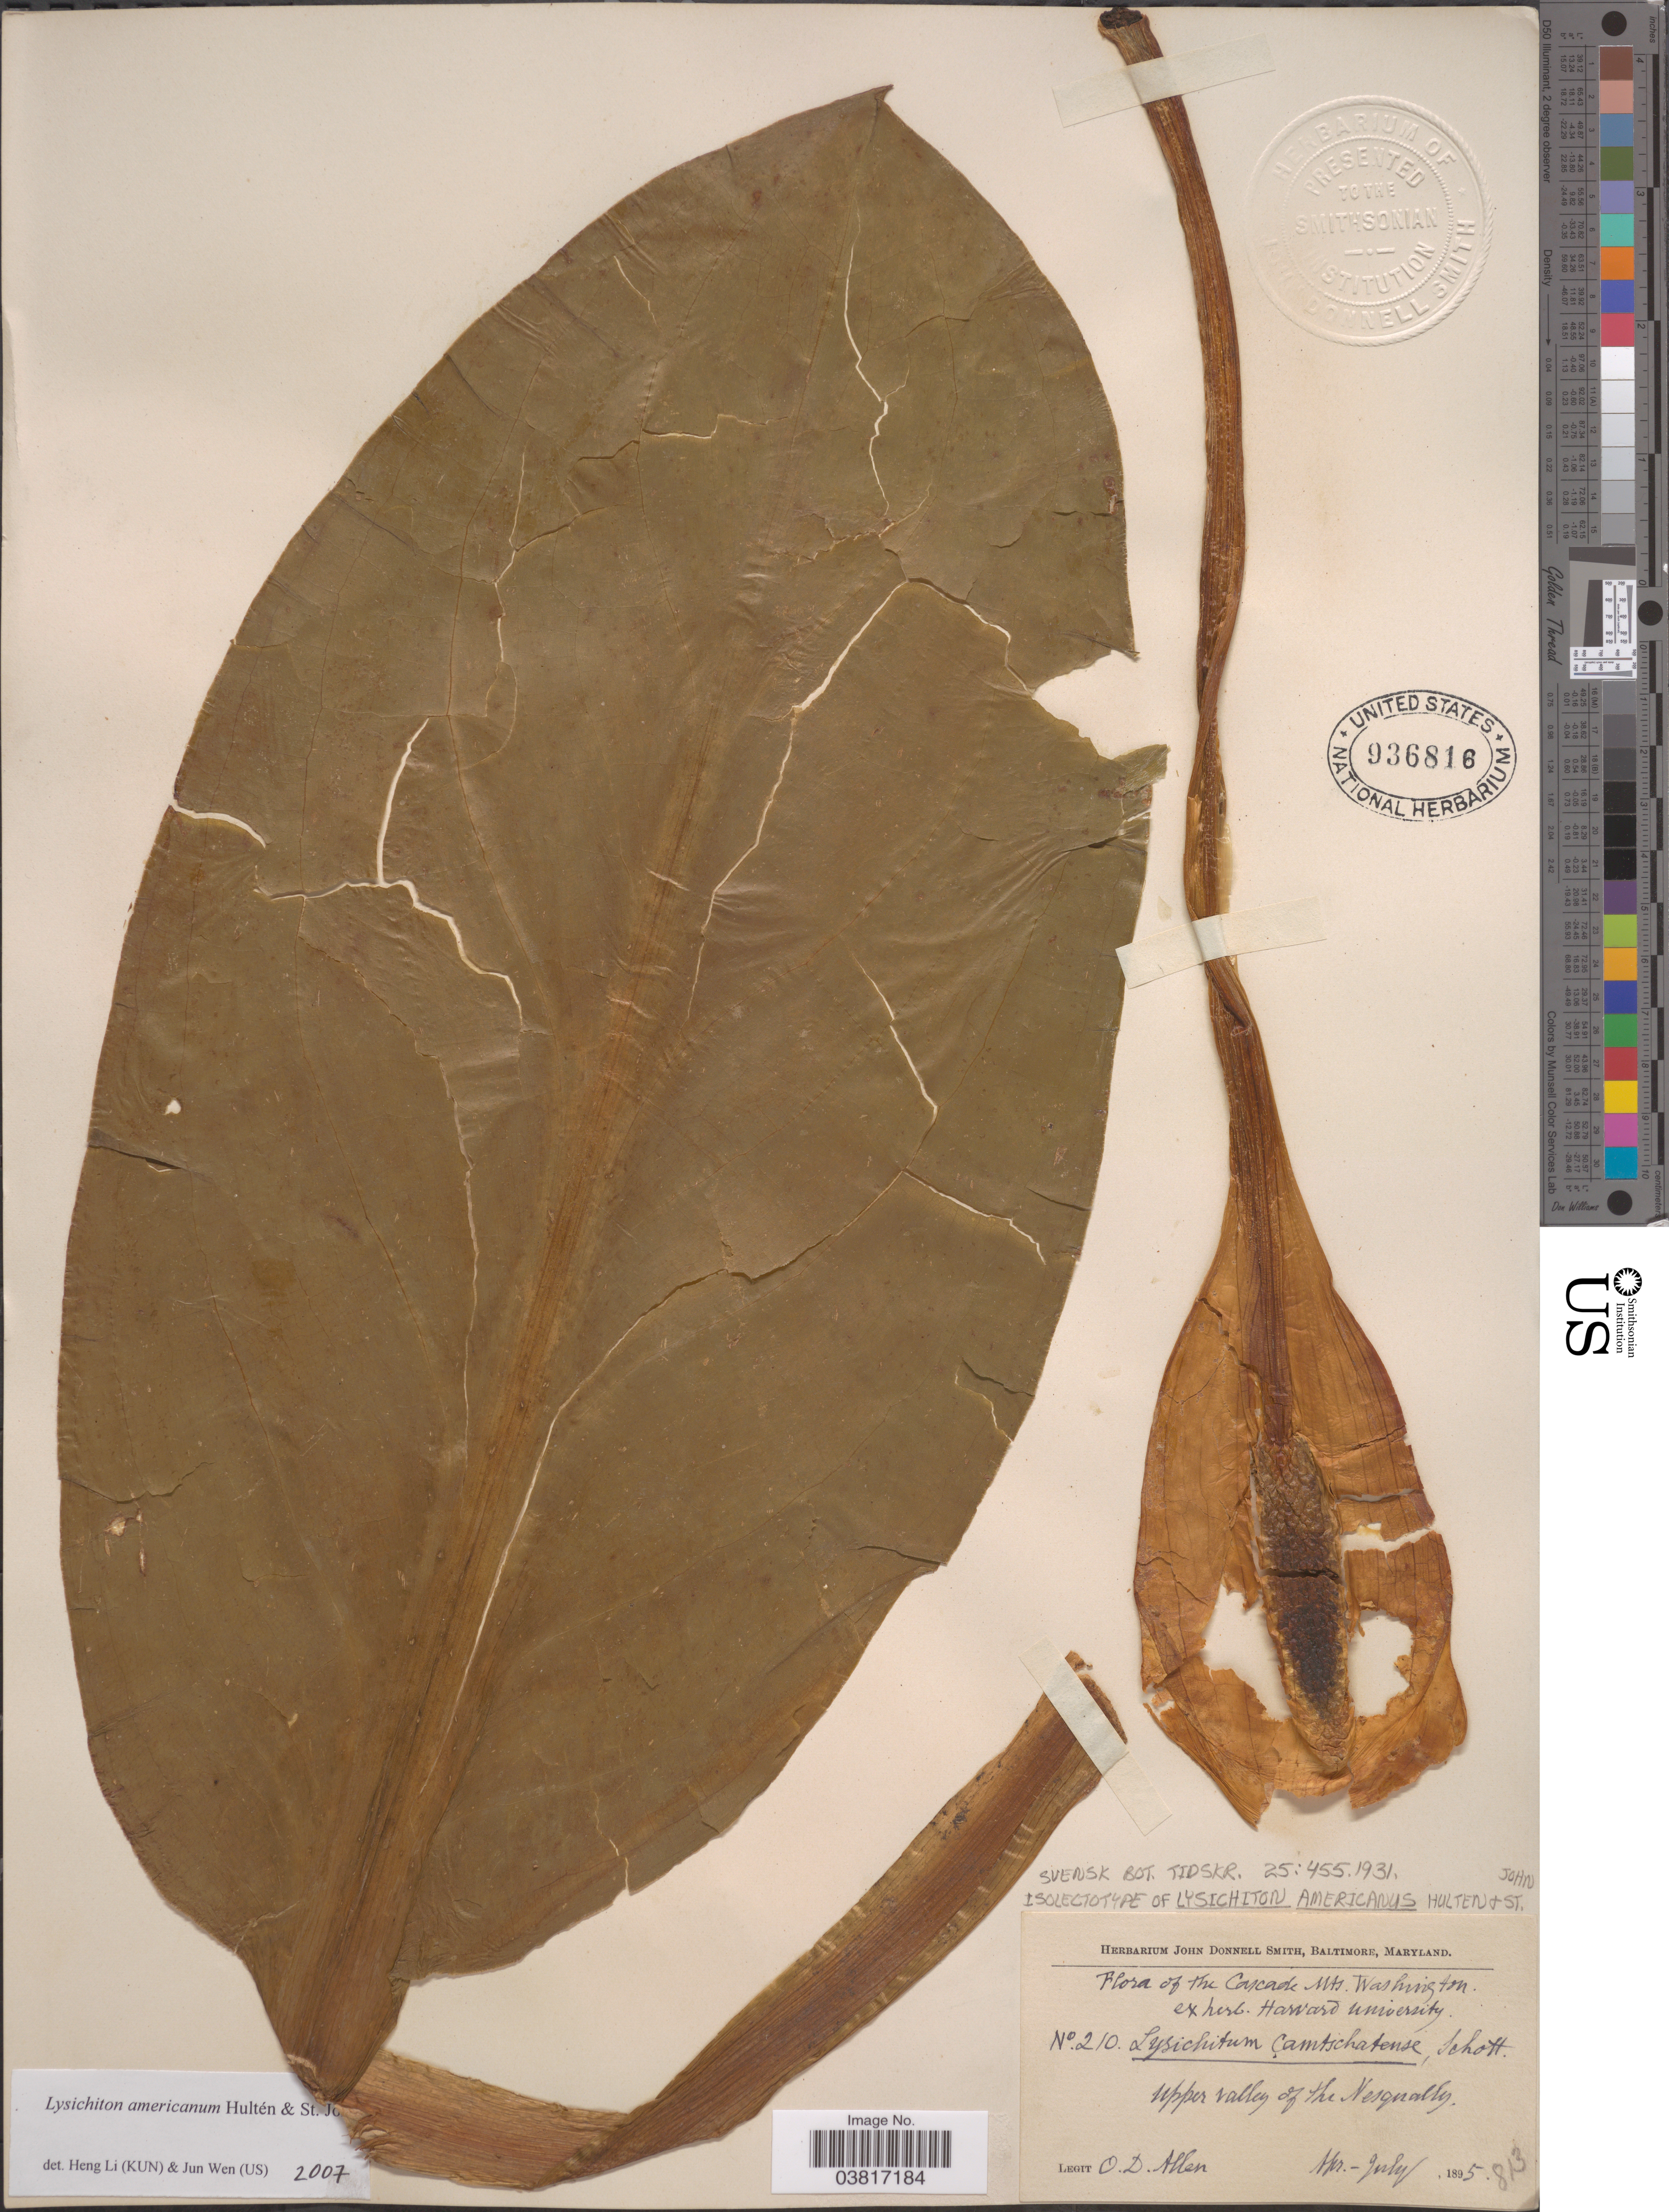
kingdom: Plantae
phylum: Tracheophyta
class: Liliopsida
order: Alismatales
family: Araceae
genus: Lysichiton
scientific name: Lysichiton americanus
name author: Hultén & H. St. John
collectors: O. D. Allen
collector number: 210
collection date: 1895-04/1895-07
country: United States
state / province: Washington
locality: Cascade Mts. Upper Valley of the Nesqually.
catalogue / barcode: US 936816